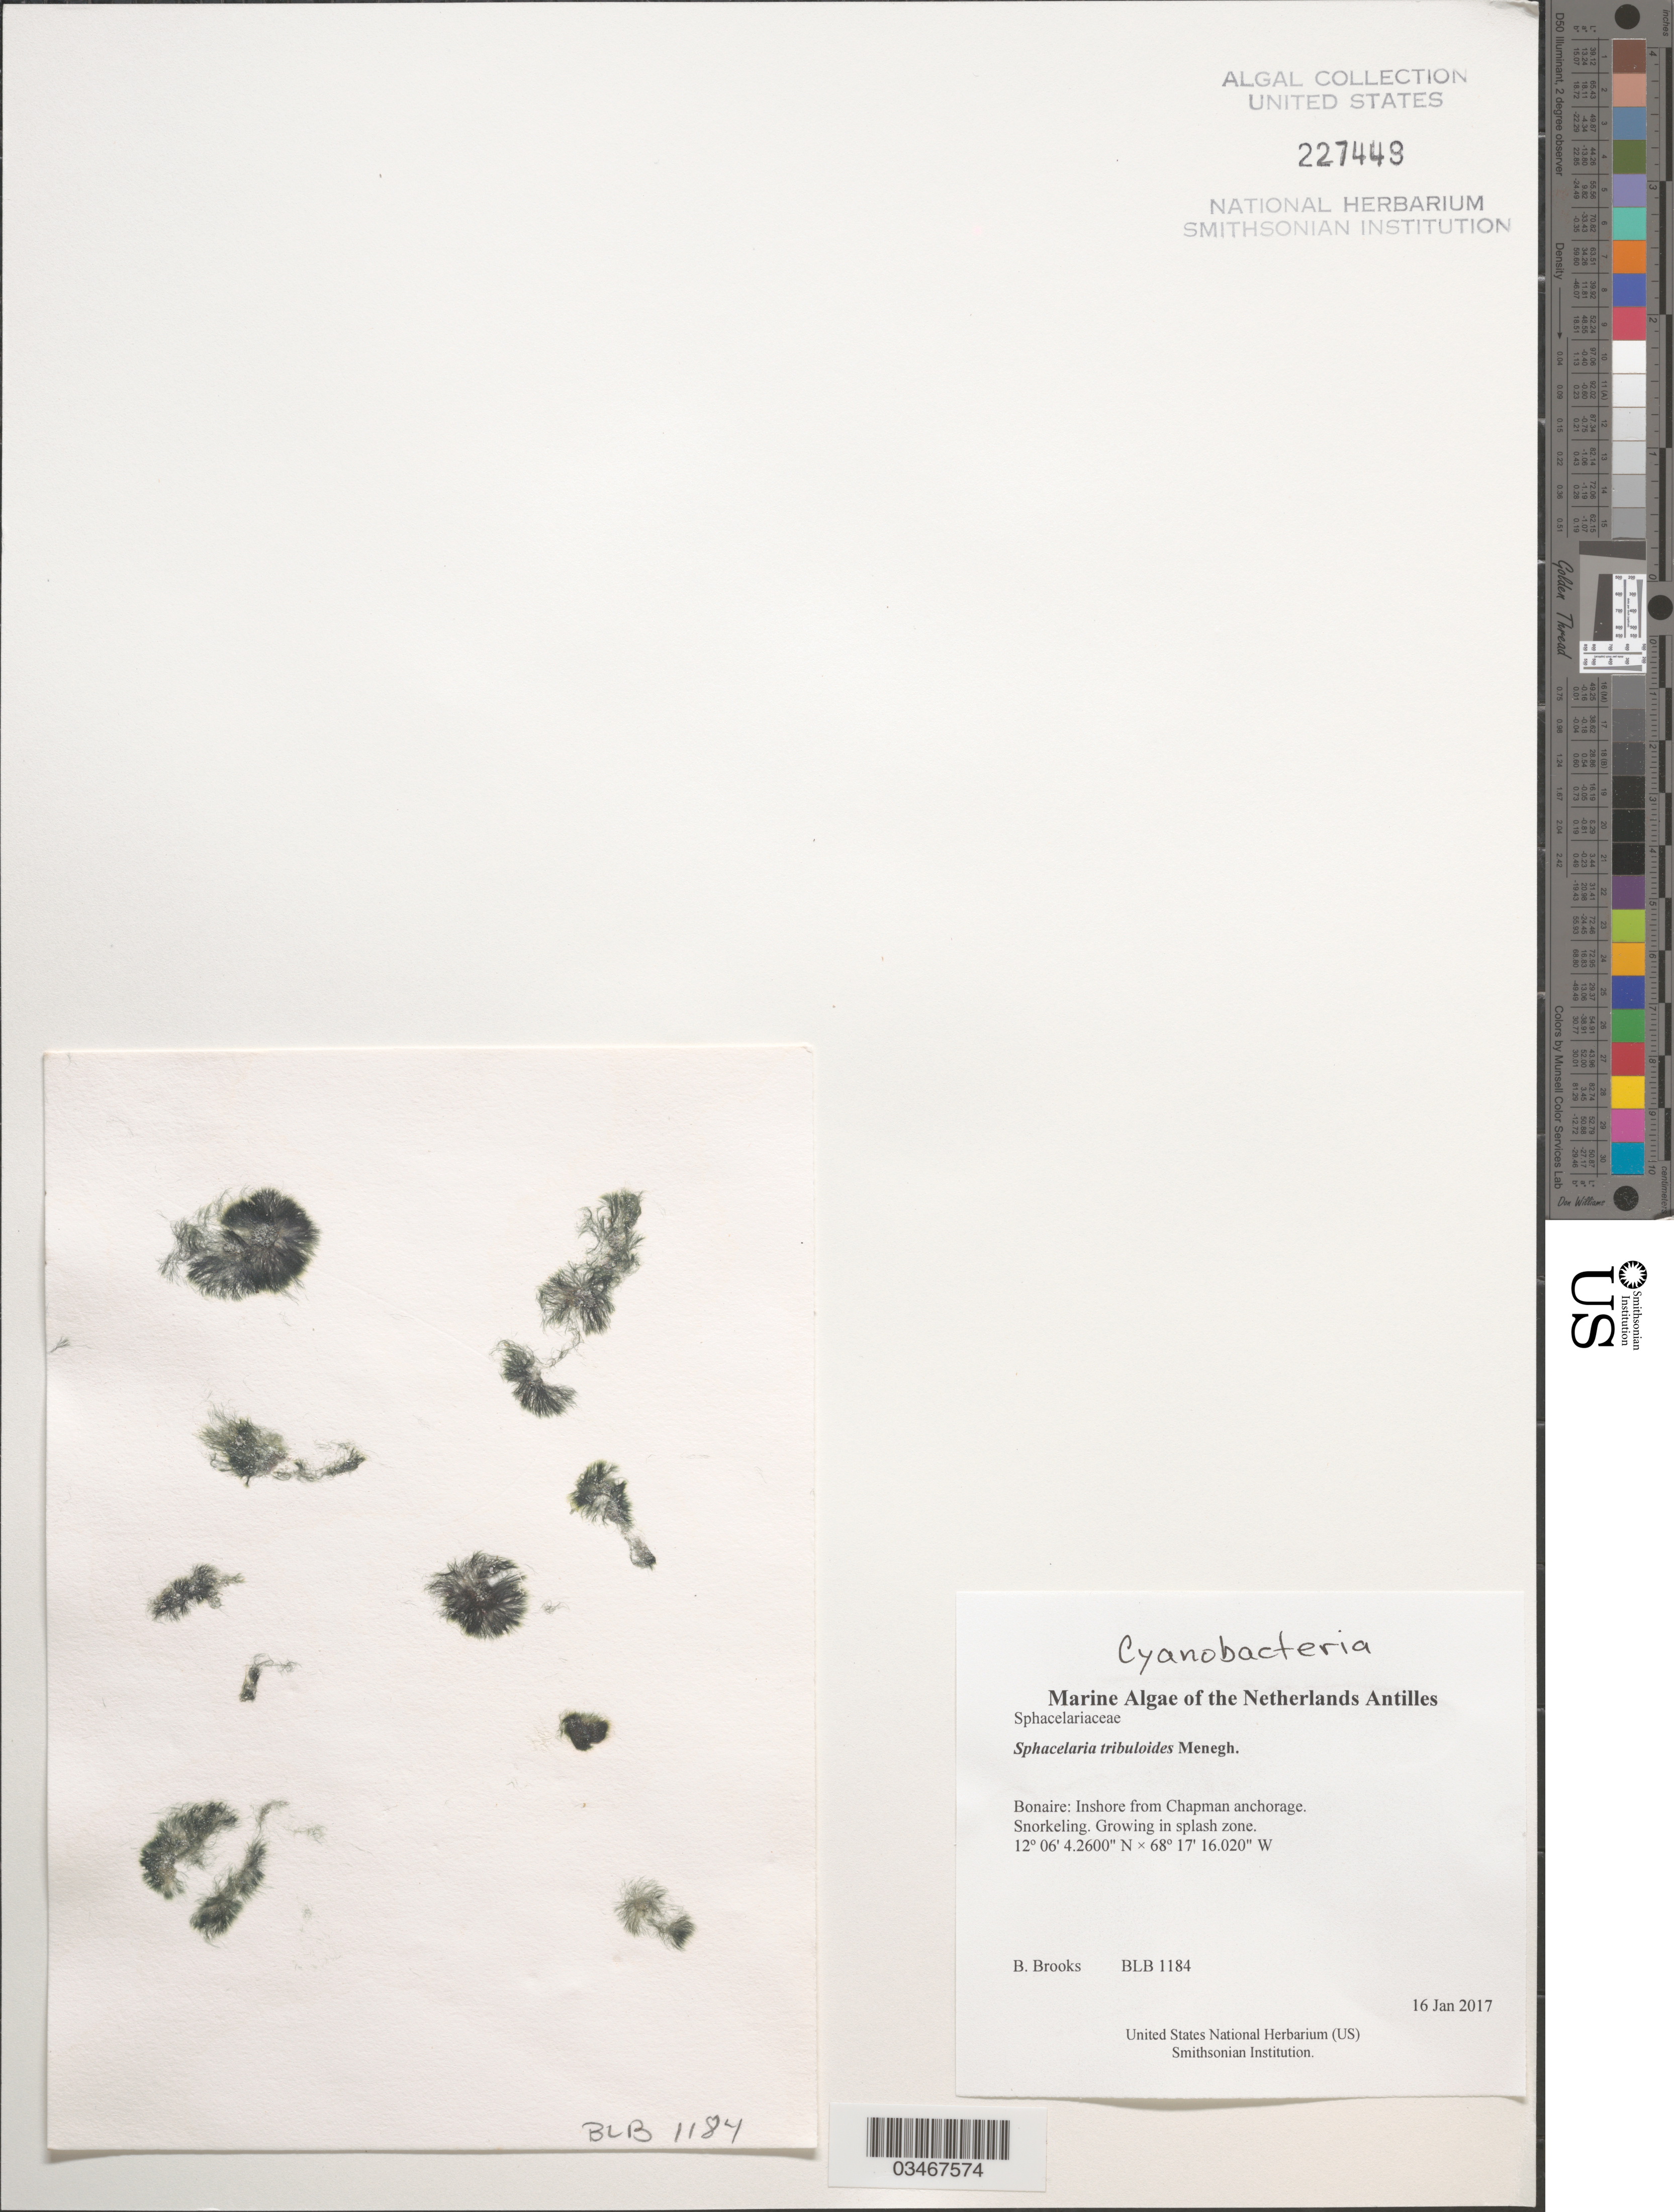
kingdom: Chromista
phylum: Ochrophyta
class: Phaeophyceae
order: Sphacelariales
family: Sphacelariaceae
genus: Sphacelaria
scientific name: Sphacelaria tribuloides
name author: Menegh.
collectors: B. Brooks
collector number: BLB 1184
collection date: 2017-01-16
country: Netherlands Antilles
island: Bonaire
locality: Inshore from Chapman anchorage. Snorkeling.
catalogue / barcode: US 227449